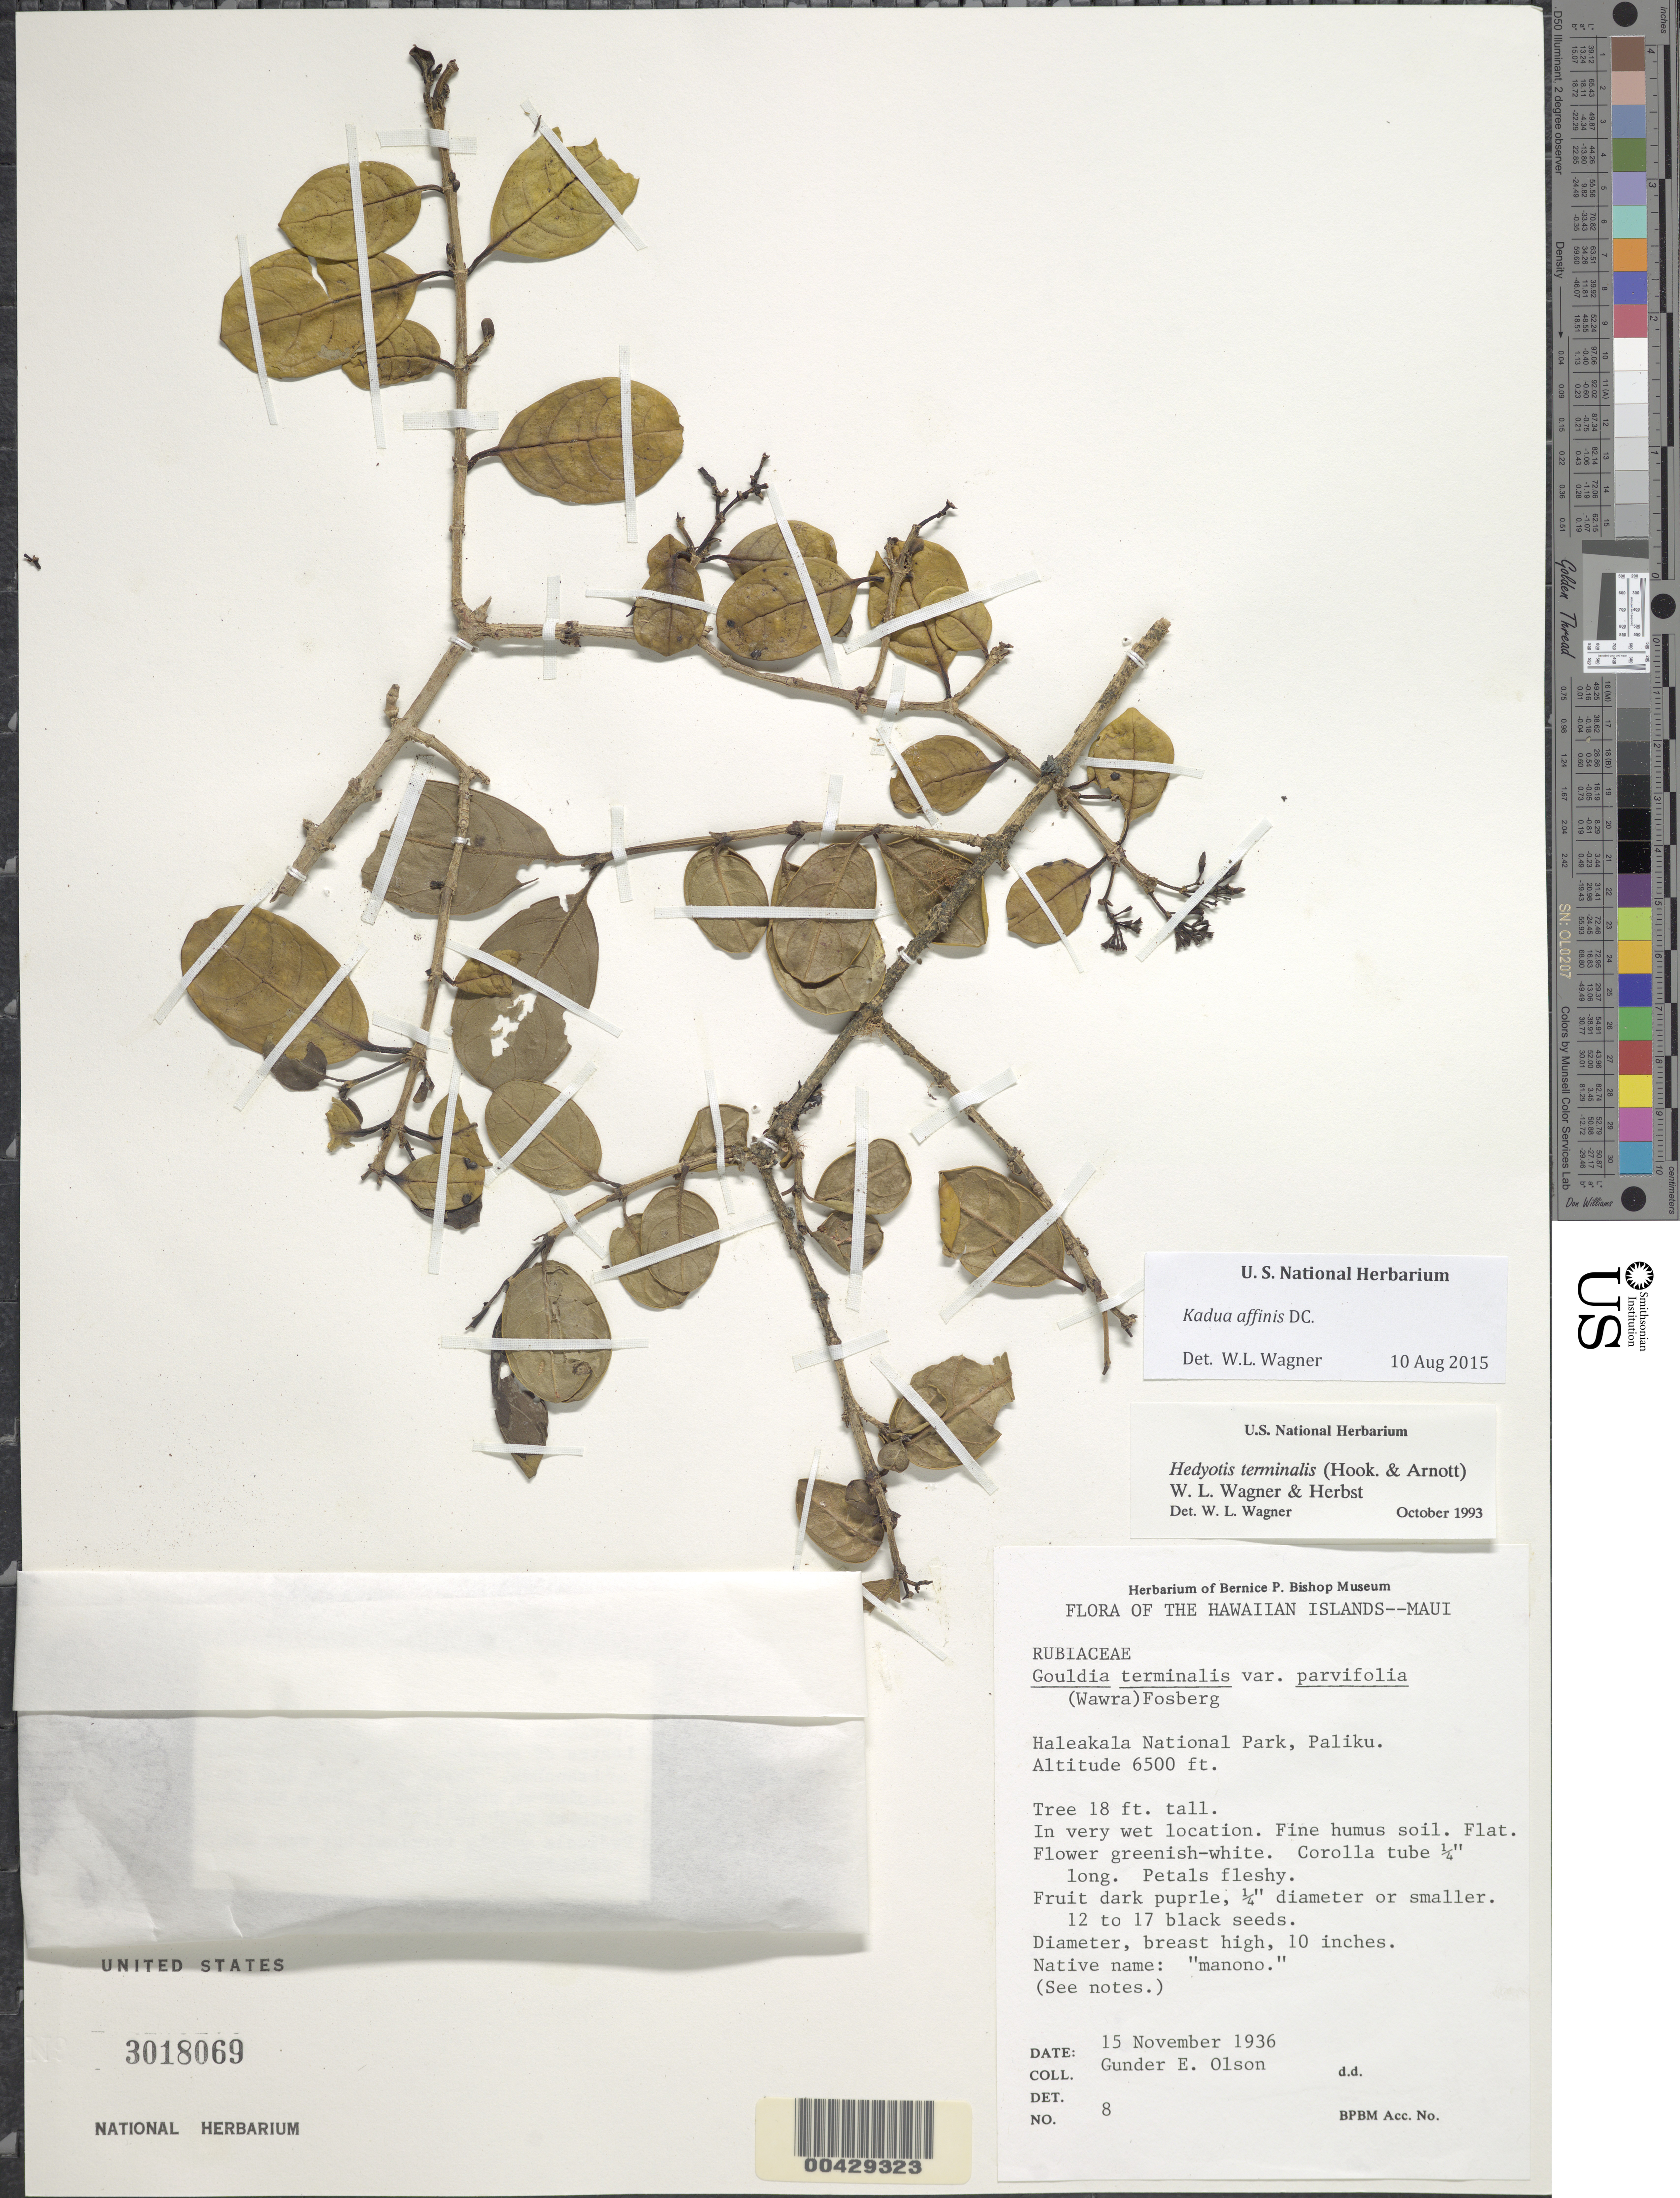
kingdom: Plantae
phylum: Tracheophyta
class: Magnoliopsida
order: Gentianales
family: Rubiaceae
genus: Kadua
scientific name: Kadua affinis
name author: DC.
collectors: G. Olson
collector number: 8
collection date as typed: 15 Nov 1936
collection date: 1936-11-15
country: United States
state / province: Hawaii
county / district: Maui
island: Maui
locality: Haleakala National Park, Paliku.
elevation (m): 1981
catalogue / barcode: US 3018069